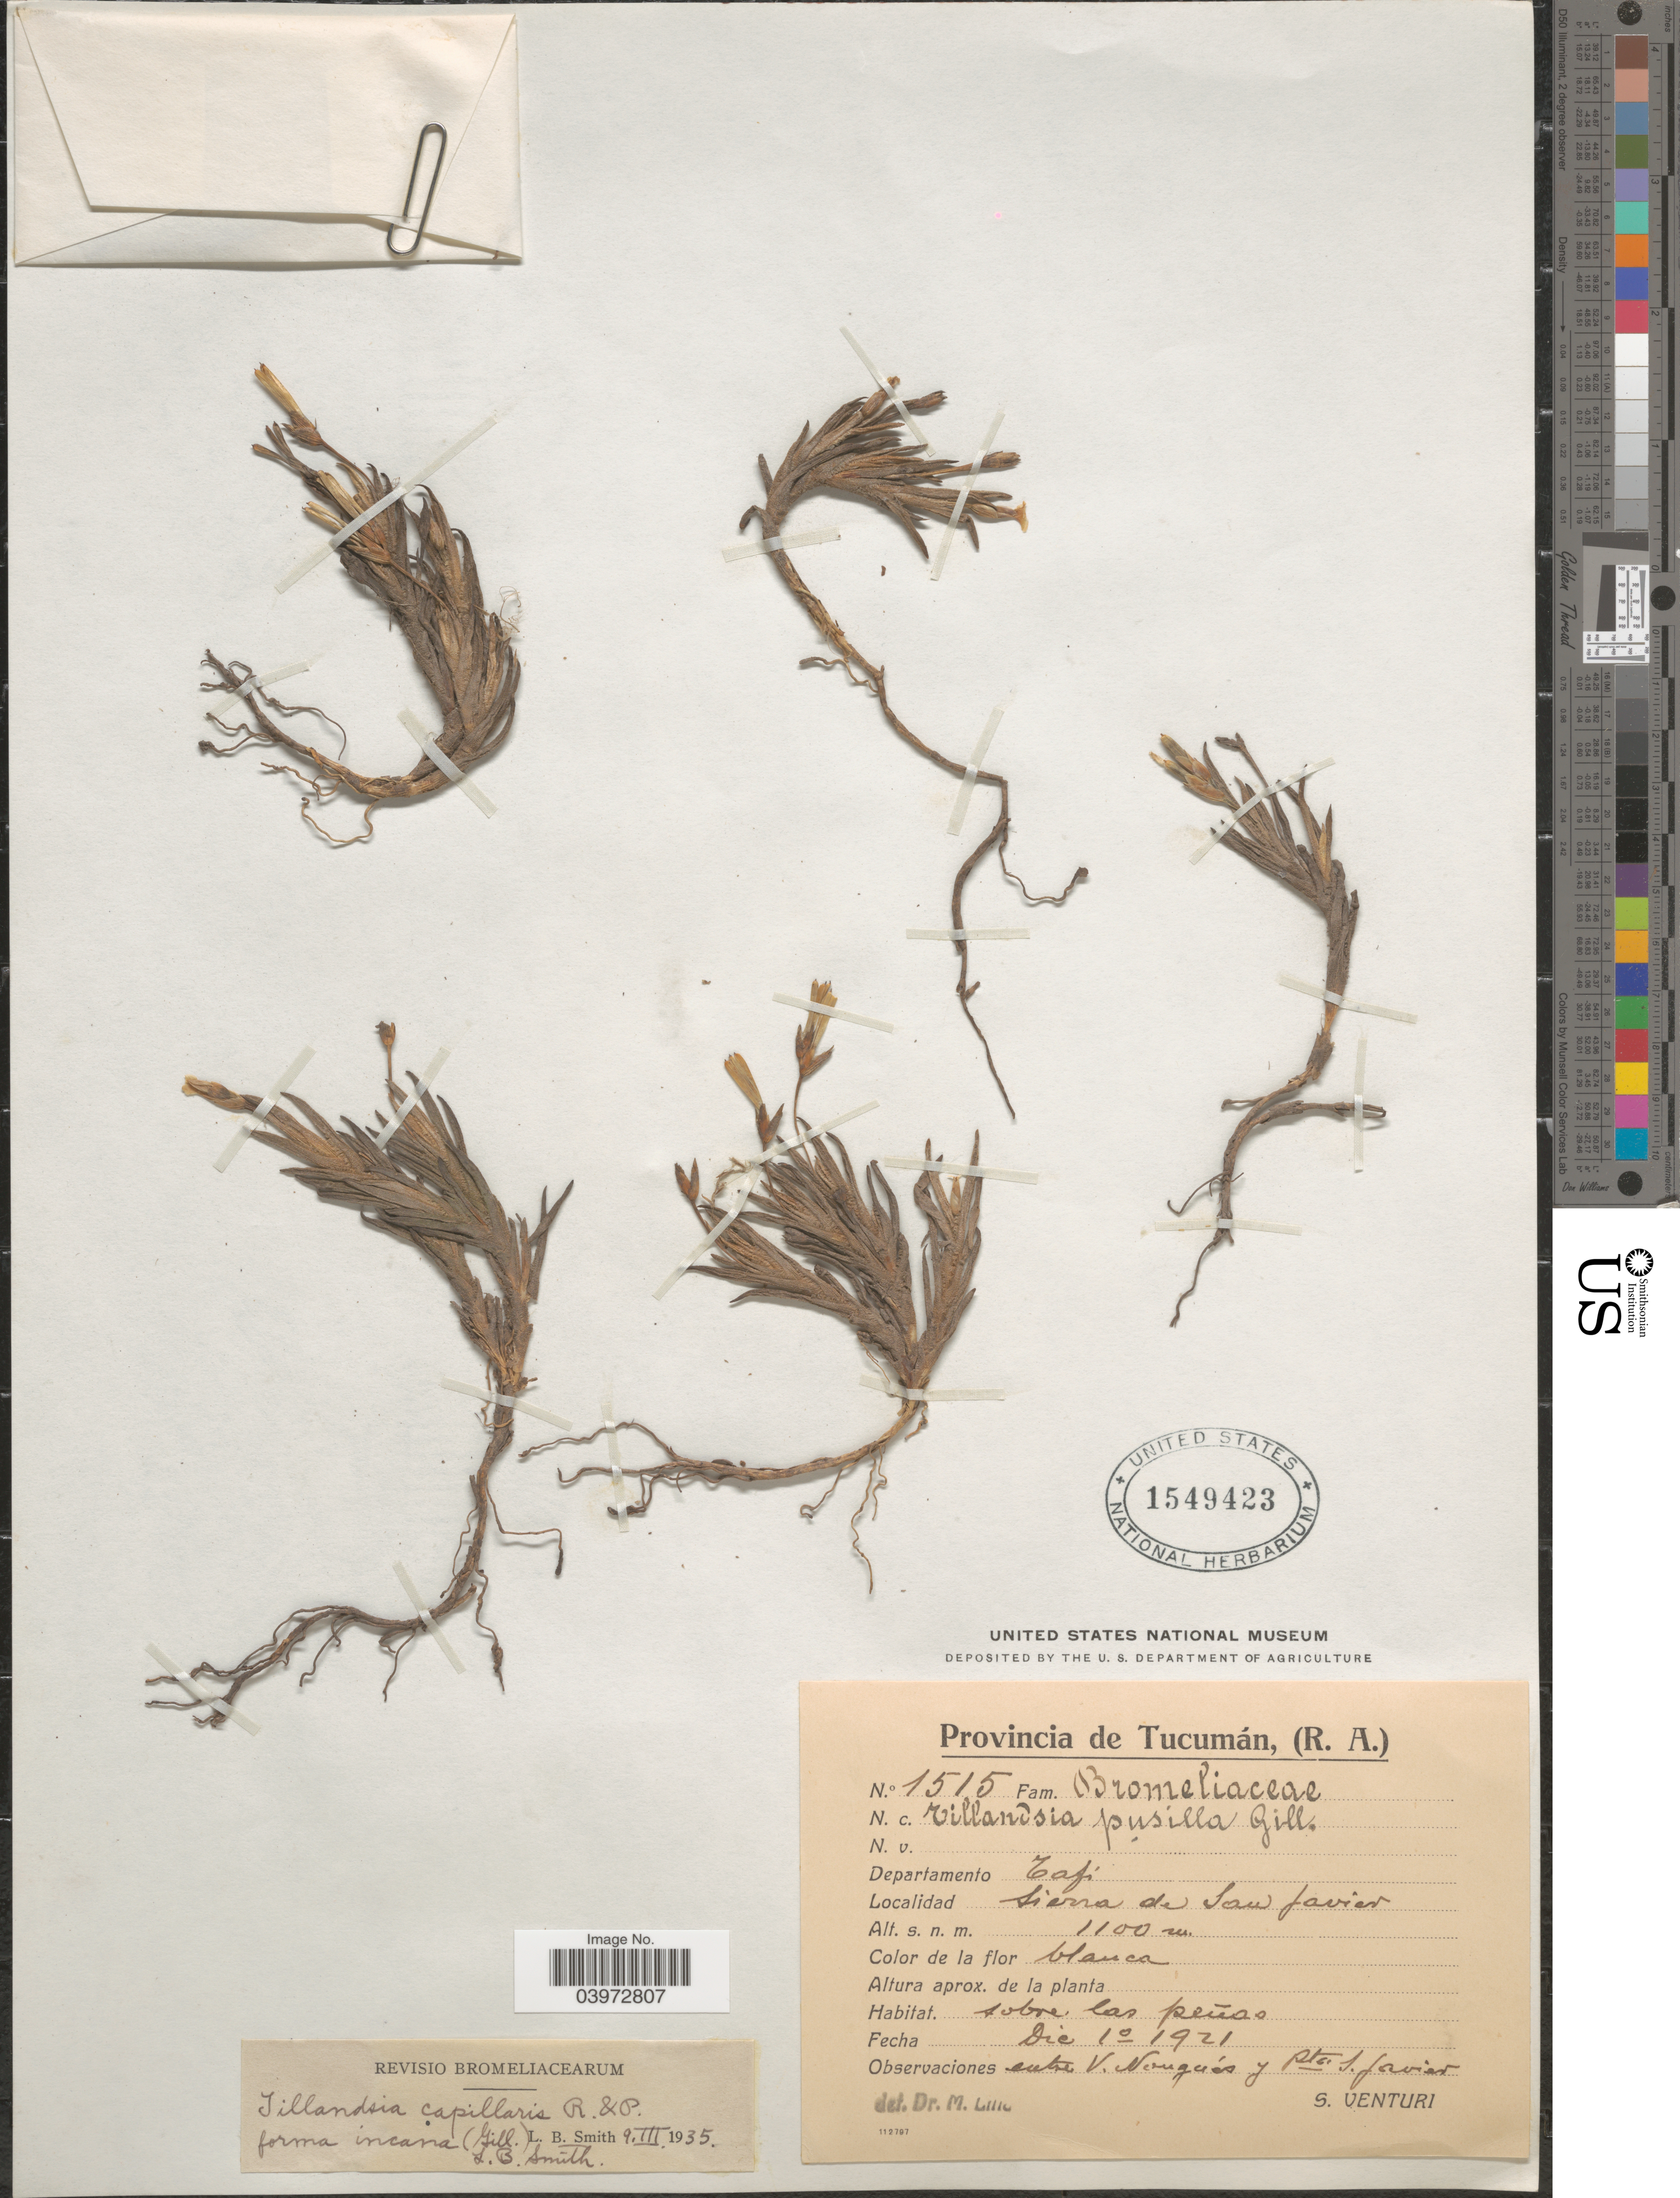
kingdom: Plantae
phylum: Tracheophyta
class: Liliopsida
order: Poales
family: Bromeliaceae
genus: Tillandsia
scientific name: Tillandsia capillaris f. incana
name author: (Mez) L.B. Sm.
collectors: S. Venturi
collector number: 1515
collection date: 1921-12-10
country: Argentina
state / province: Tucuman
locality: Departamento Tafi. Sierra de San Javier.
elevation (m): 1100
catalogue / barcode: US 1549423